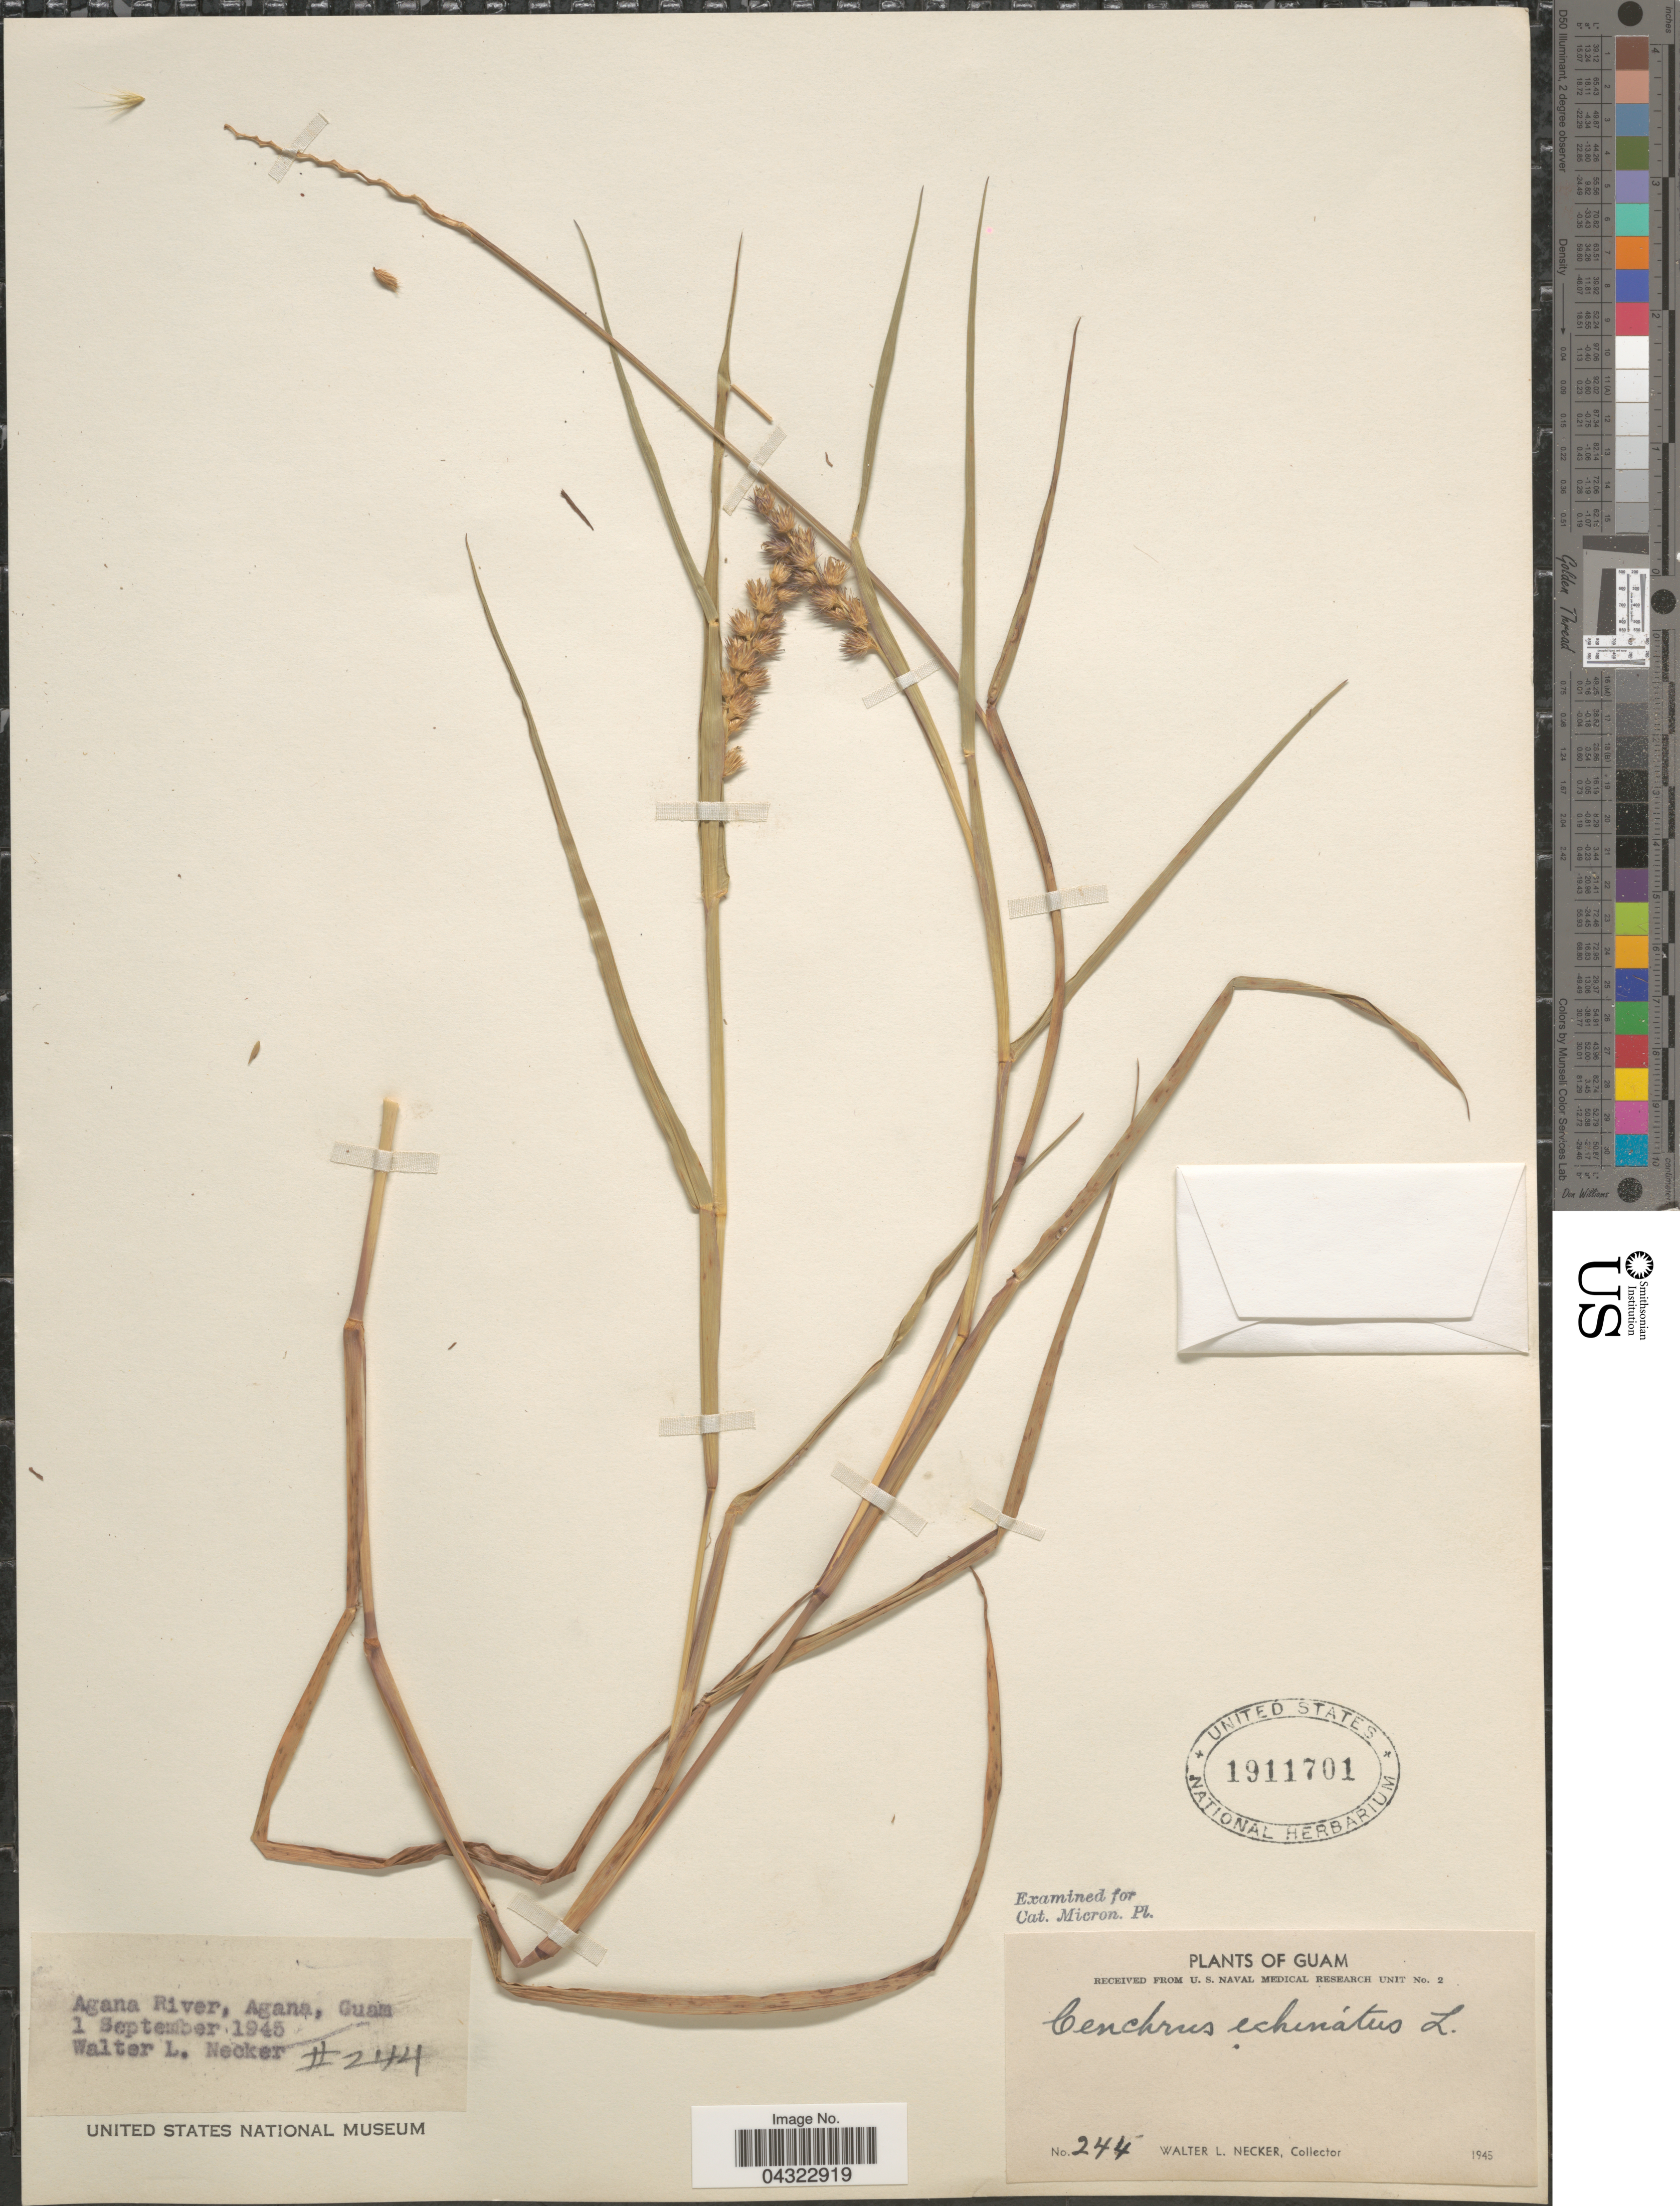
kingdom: Plantae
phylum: Tracheophyta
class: Liliopsida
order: Poales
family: Poaceae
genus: Cenchrus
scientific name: Cenchrus echinatus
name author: L.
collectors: W. L. Necker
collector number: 244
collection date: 1945-09-01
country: Guam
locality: Agana River, Agana. U.S. Naval Medical Research Unit No. 2.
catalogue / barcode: US 1911701